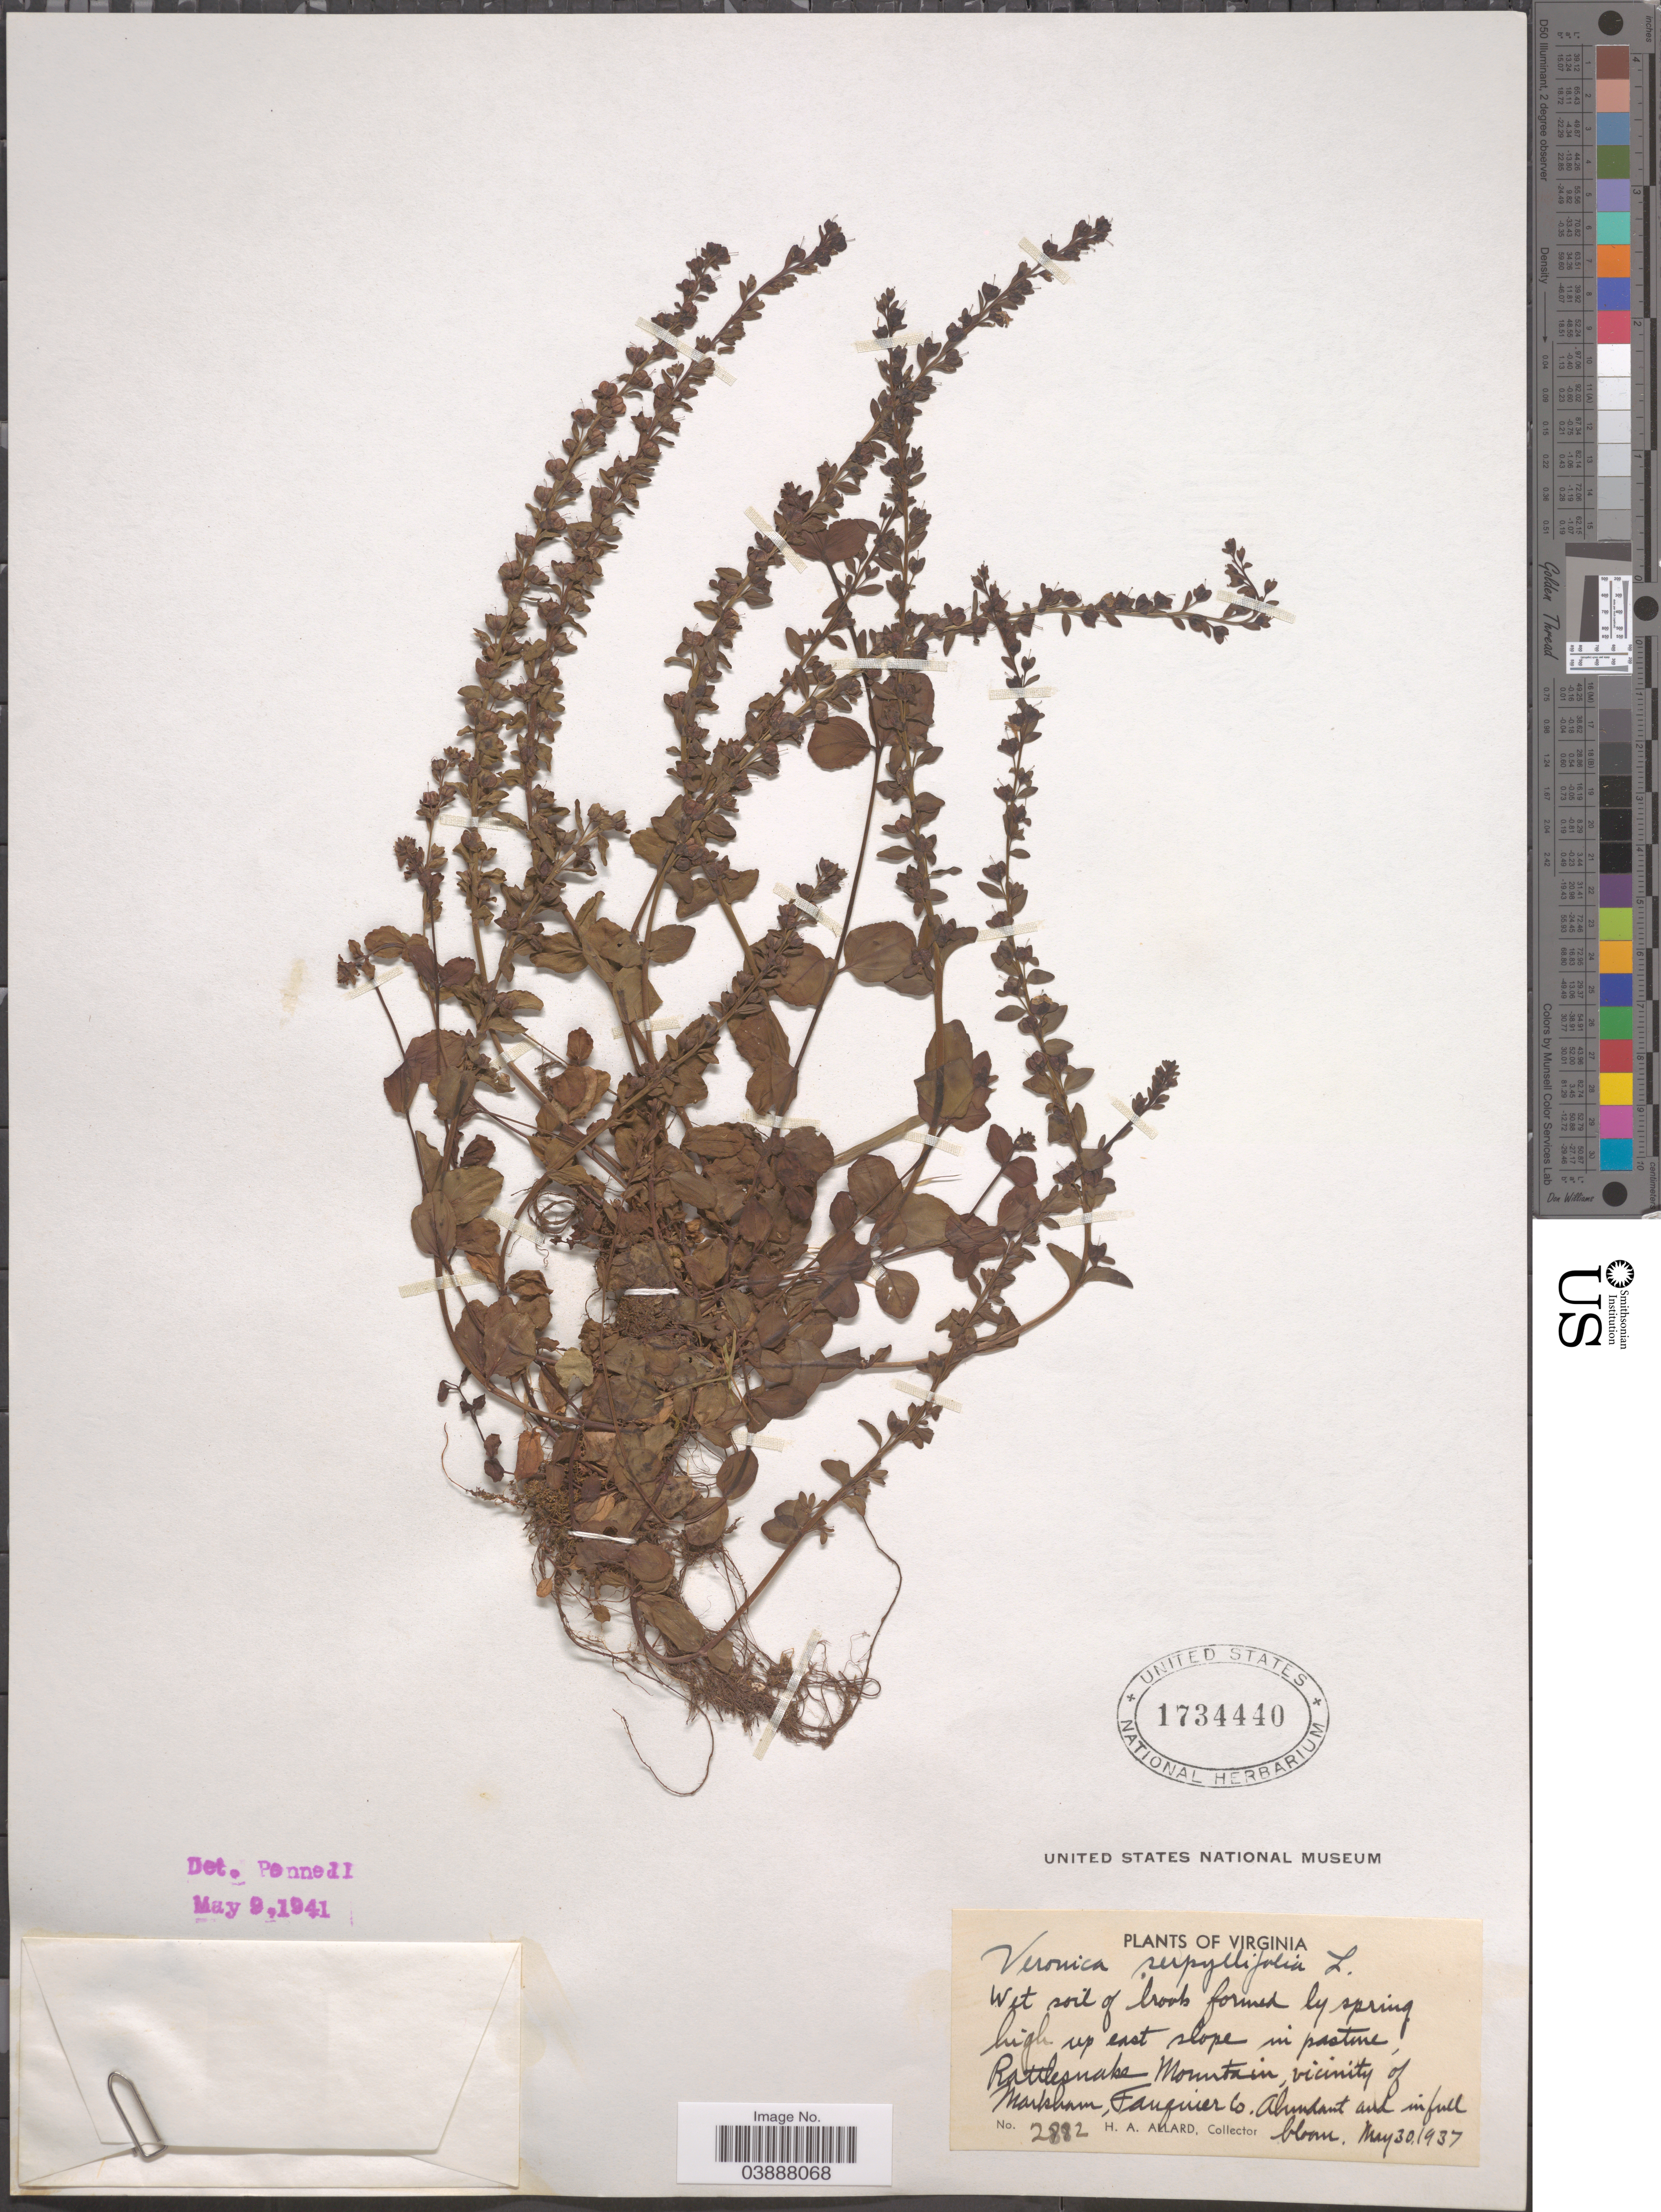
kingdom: Plantae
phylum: Tracheophyta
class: Magnoliopsida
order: Lamiales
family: Plantaginaceae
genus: Veronica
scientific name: Veronica serpyllifolia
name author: L.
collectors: H. A. Allard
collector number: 2882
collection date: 1937-05-30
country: United States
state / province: Virginia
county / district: Fauquier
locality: Rattlesnake Mountain, vicinity of Markham, Fauquier Co.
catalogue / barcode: US 1734440